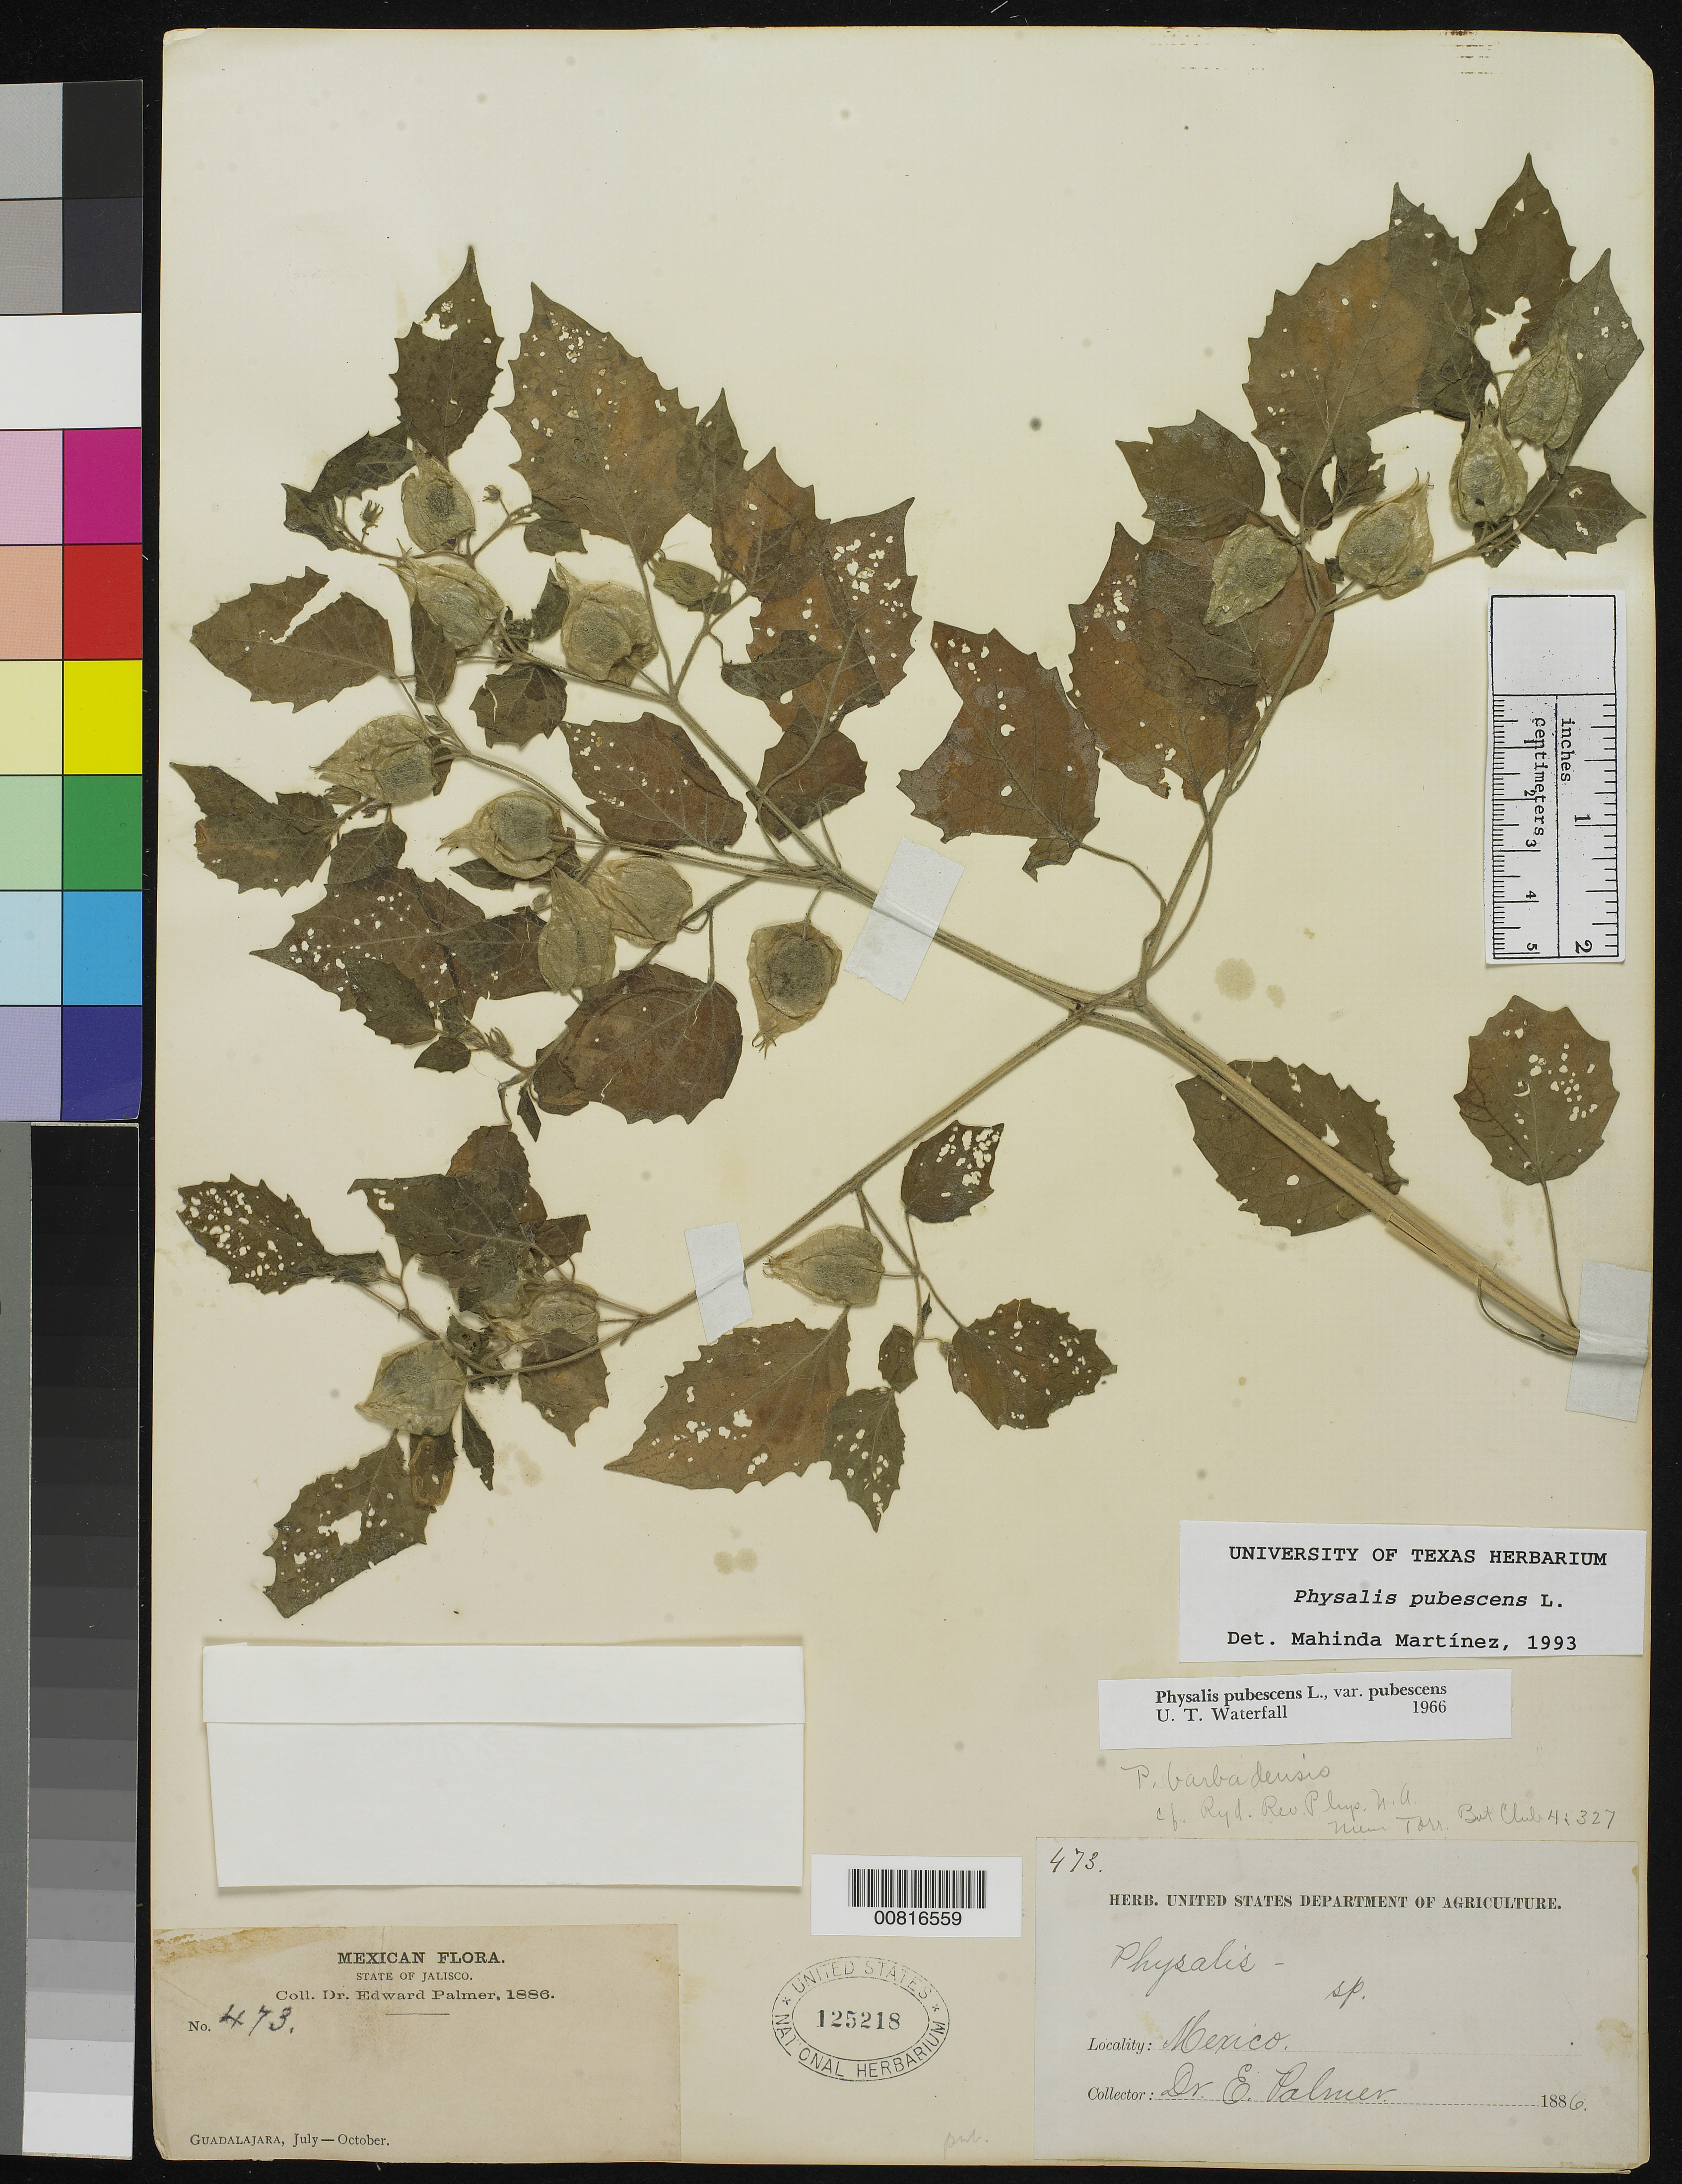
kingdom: Plantae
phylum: Tracheophyta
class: Magnoliopsida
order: Solanales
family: Solanaceae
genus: Physalis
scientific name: Physalis pubescens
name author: L.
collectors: E. Palmer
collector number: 473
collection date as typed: Jul 1886 to -- Oct 1886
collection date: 1886-07/1886-10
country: Mexico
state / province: Jalisco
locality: Guadalajara, Jalisco.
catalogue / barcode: US 125218